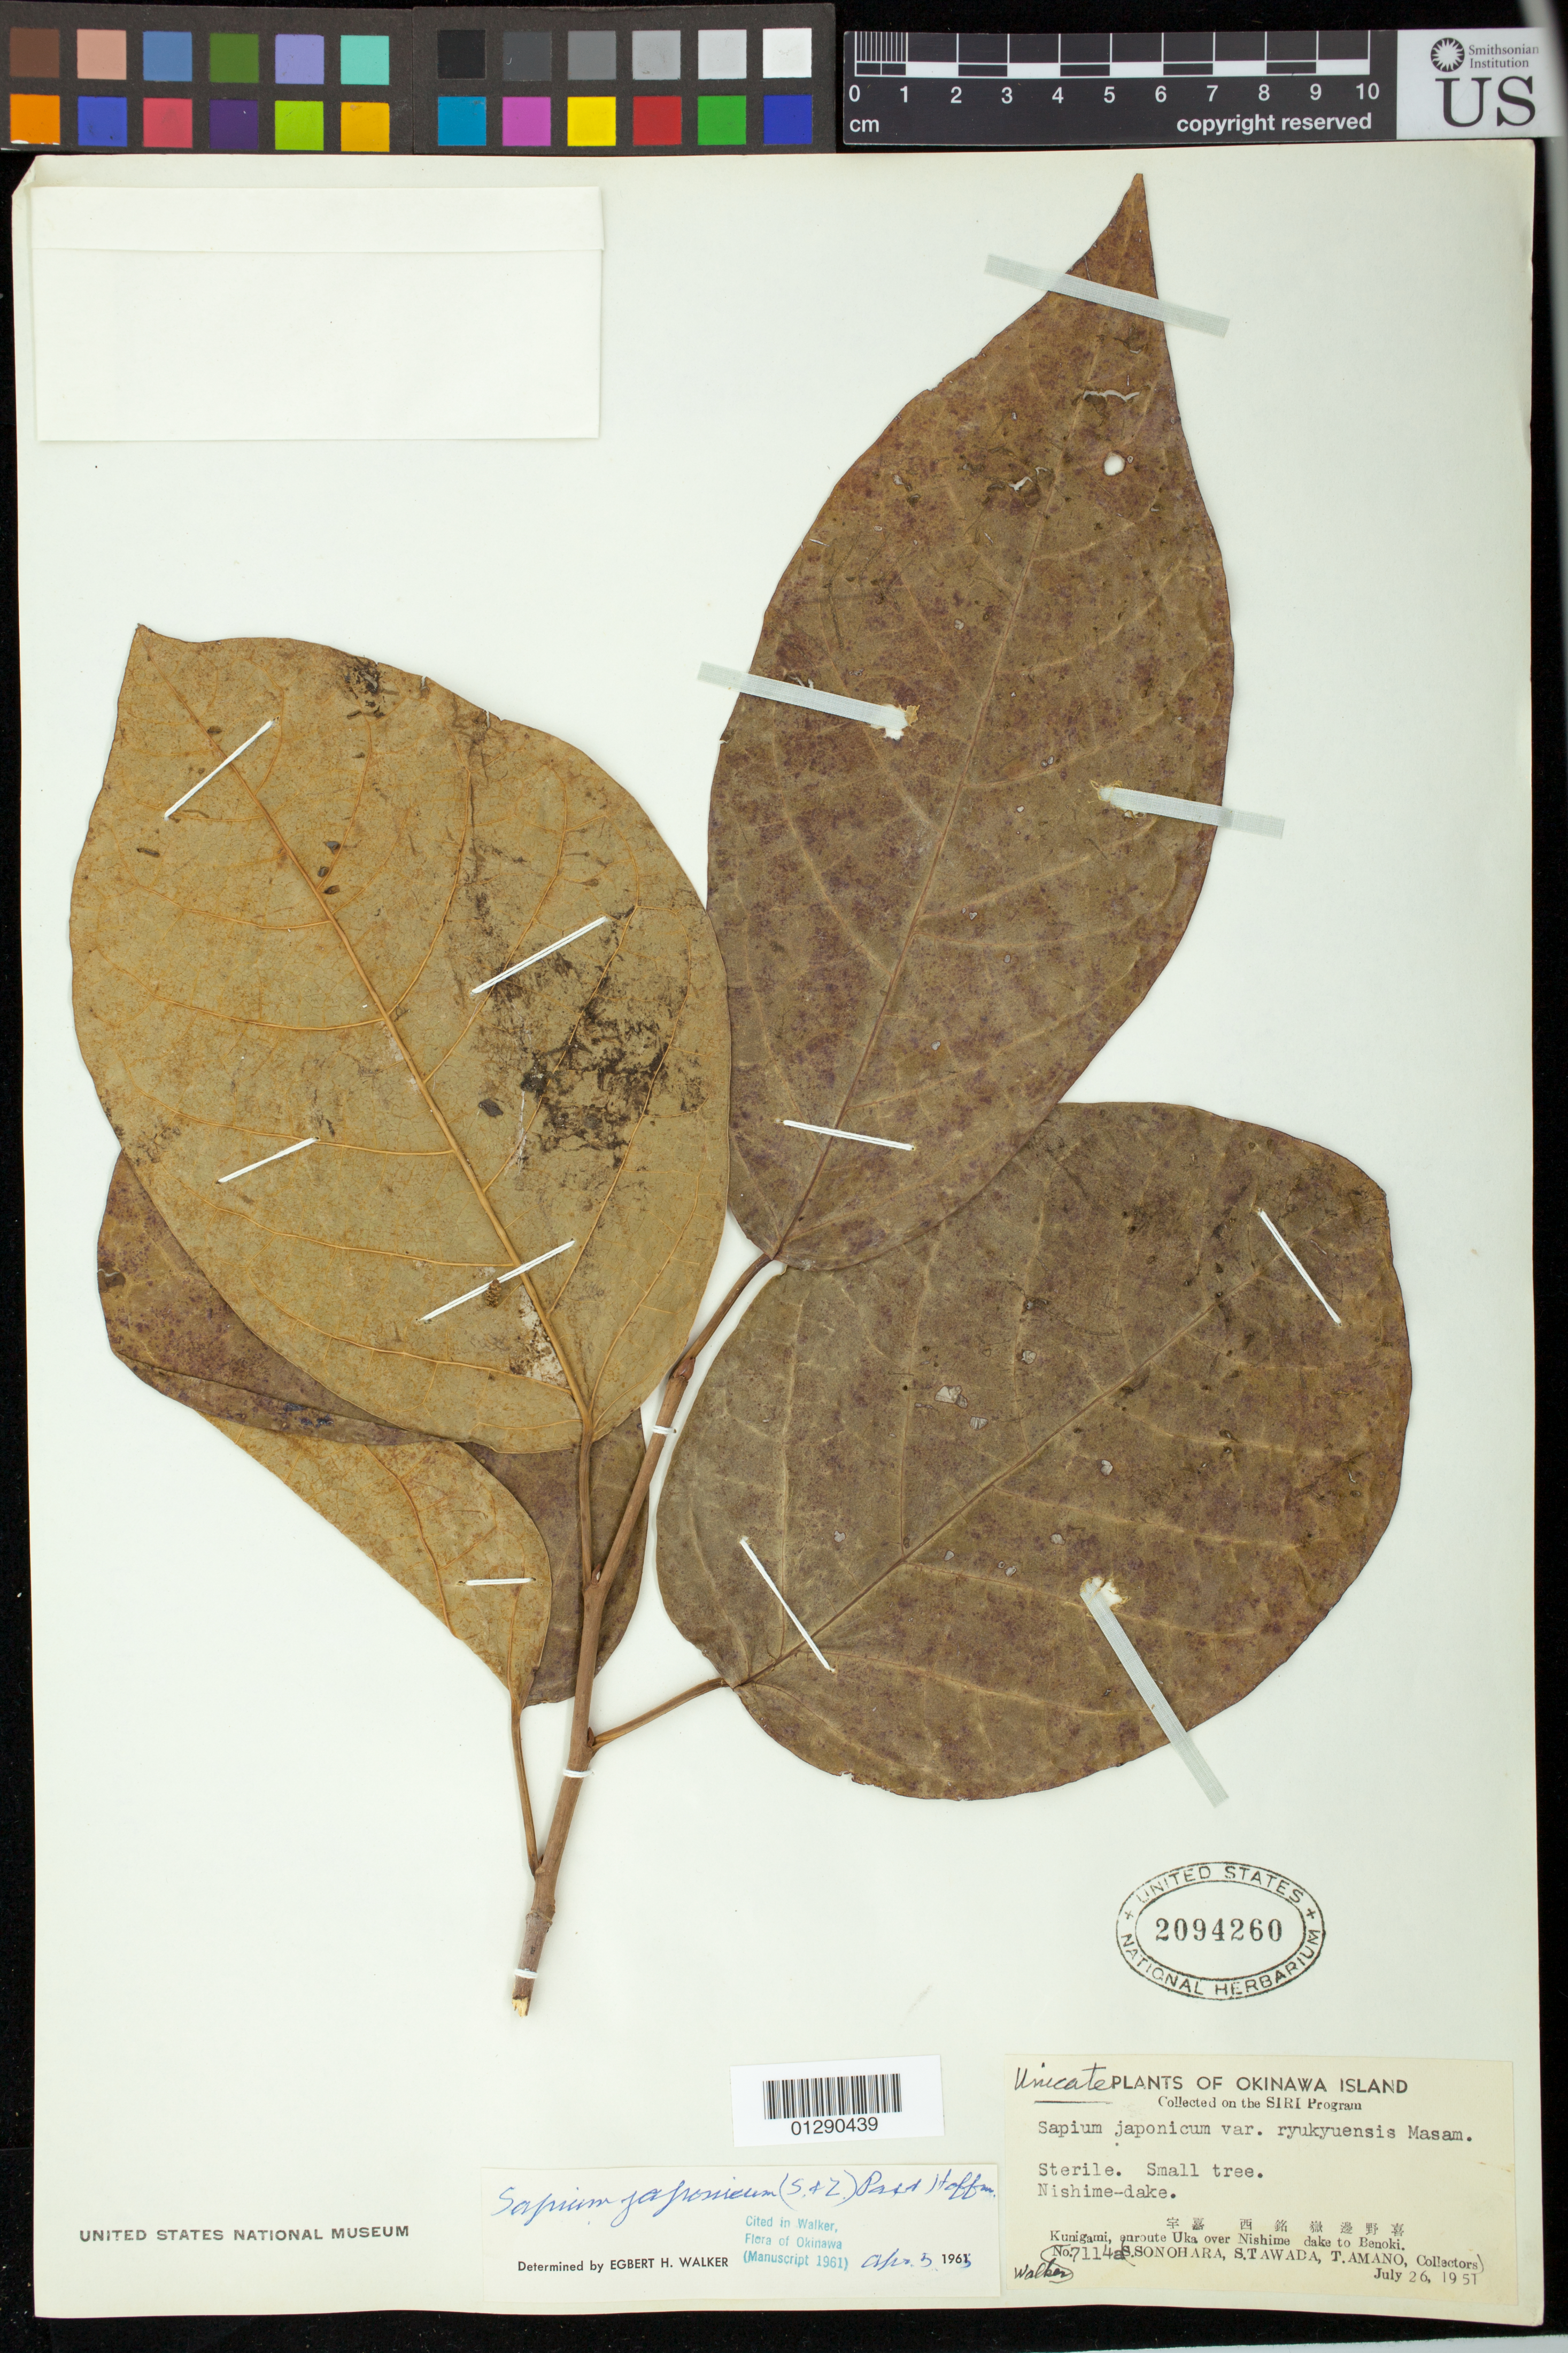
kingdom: Plantae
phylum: Tracheophyta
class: Magnoliopsida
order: Malpighiales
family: Euphorbiaceae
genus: Sapium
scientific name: Sapium japonicum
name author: (Siebold & Zucc.) Pax & K. Hoffm.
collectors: S. Sonohara, S. Tawada & T. Amano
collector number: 7114a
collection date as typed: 26 Jul 1951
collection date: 1951-07-26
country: Japan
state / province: Okinawa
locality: Kunigami, enroute Uka over Nishime dake to Benoki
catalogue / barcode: US 2094260